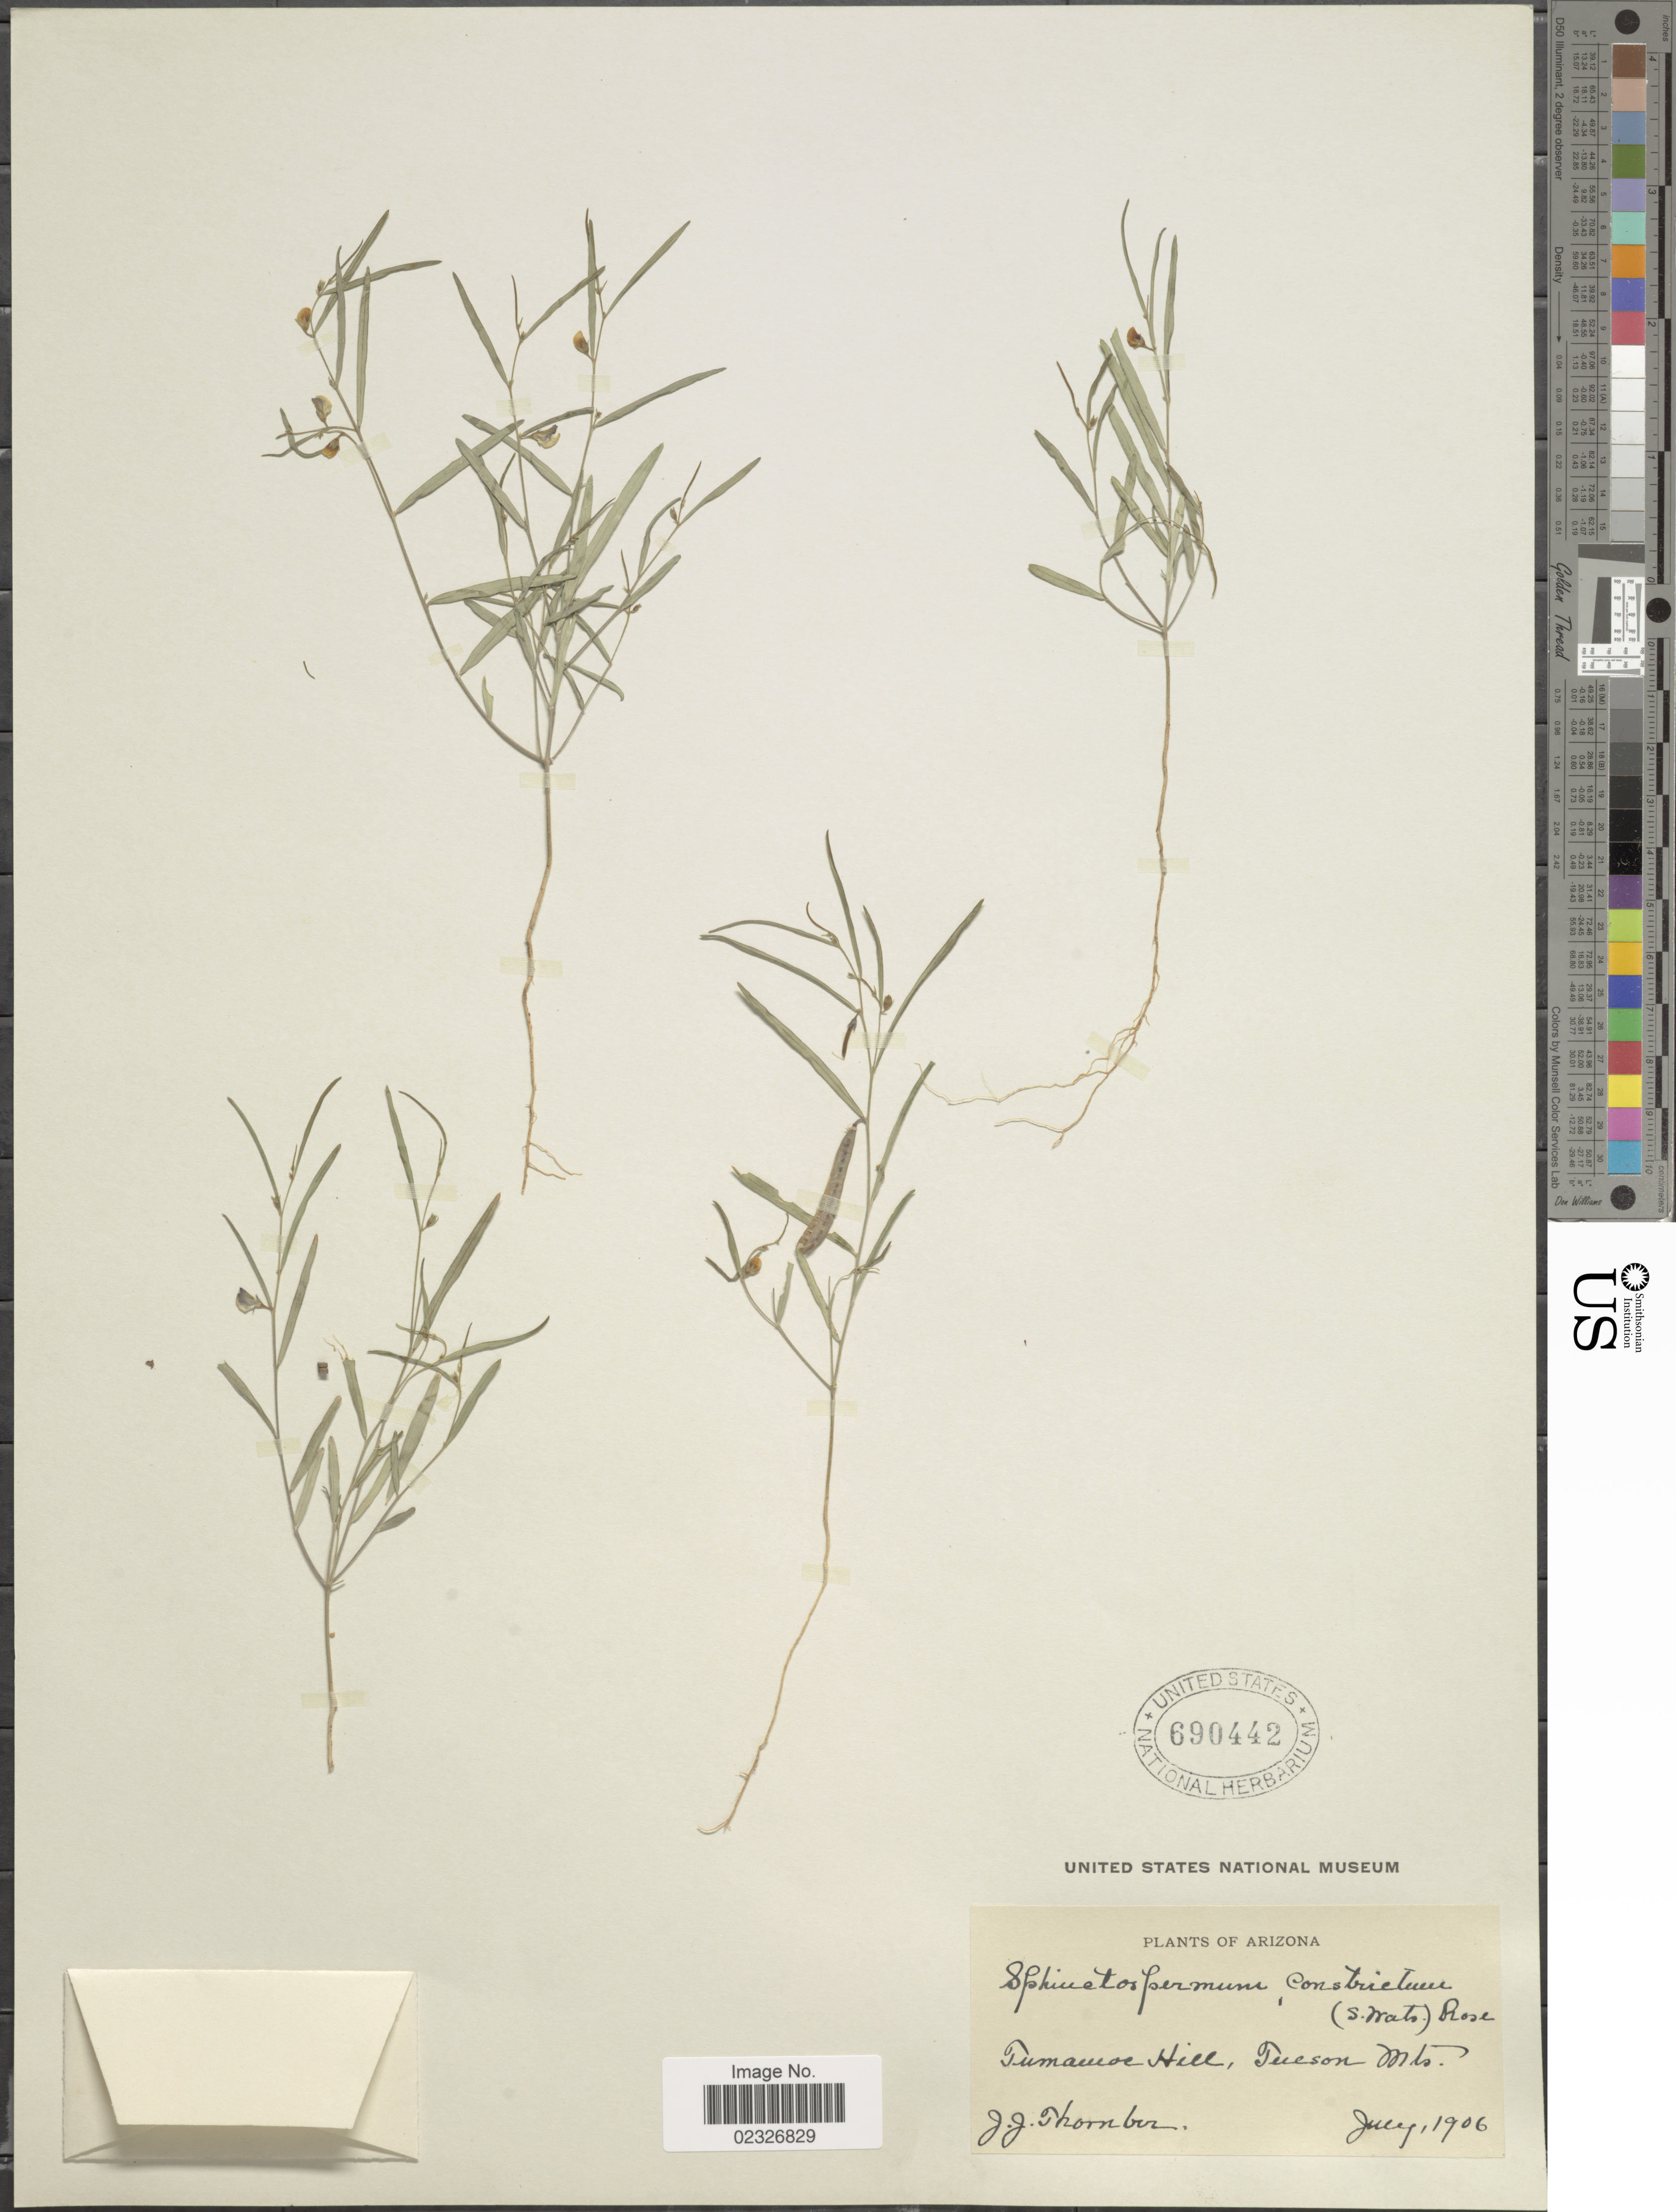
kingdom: Plantae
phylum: Tracheophyta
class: Magnoliopsida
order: Fabales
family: Fabaceae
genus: Sphinctospermum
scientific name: Sphinctospermum constrictum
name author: (S. Watson) Rose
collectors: J. Thornber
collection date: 1906-07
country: United States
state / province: Arizona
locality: Tumamoe Hill, Tueson Mts.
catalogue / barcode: US 690442